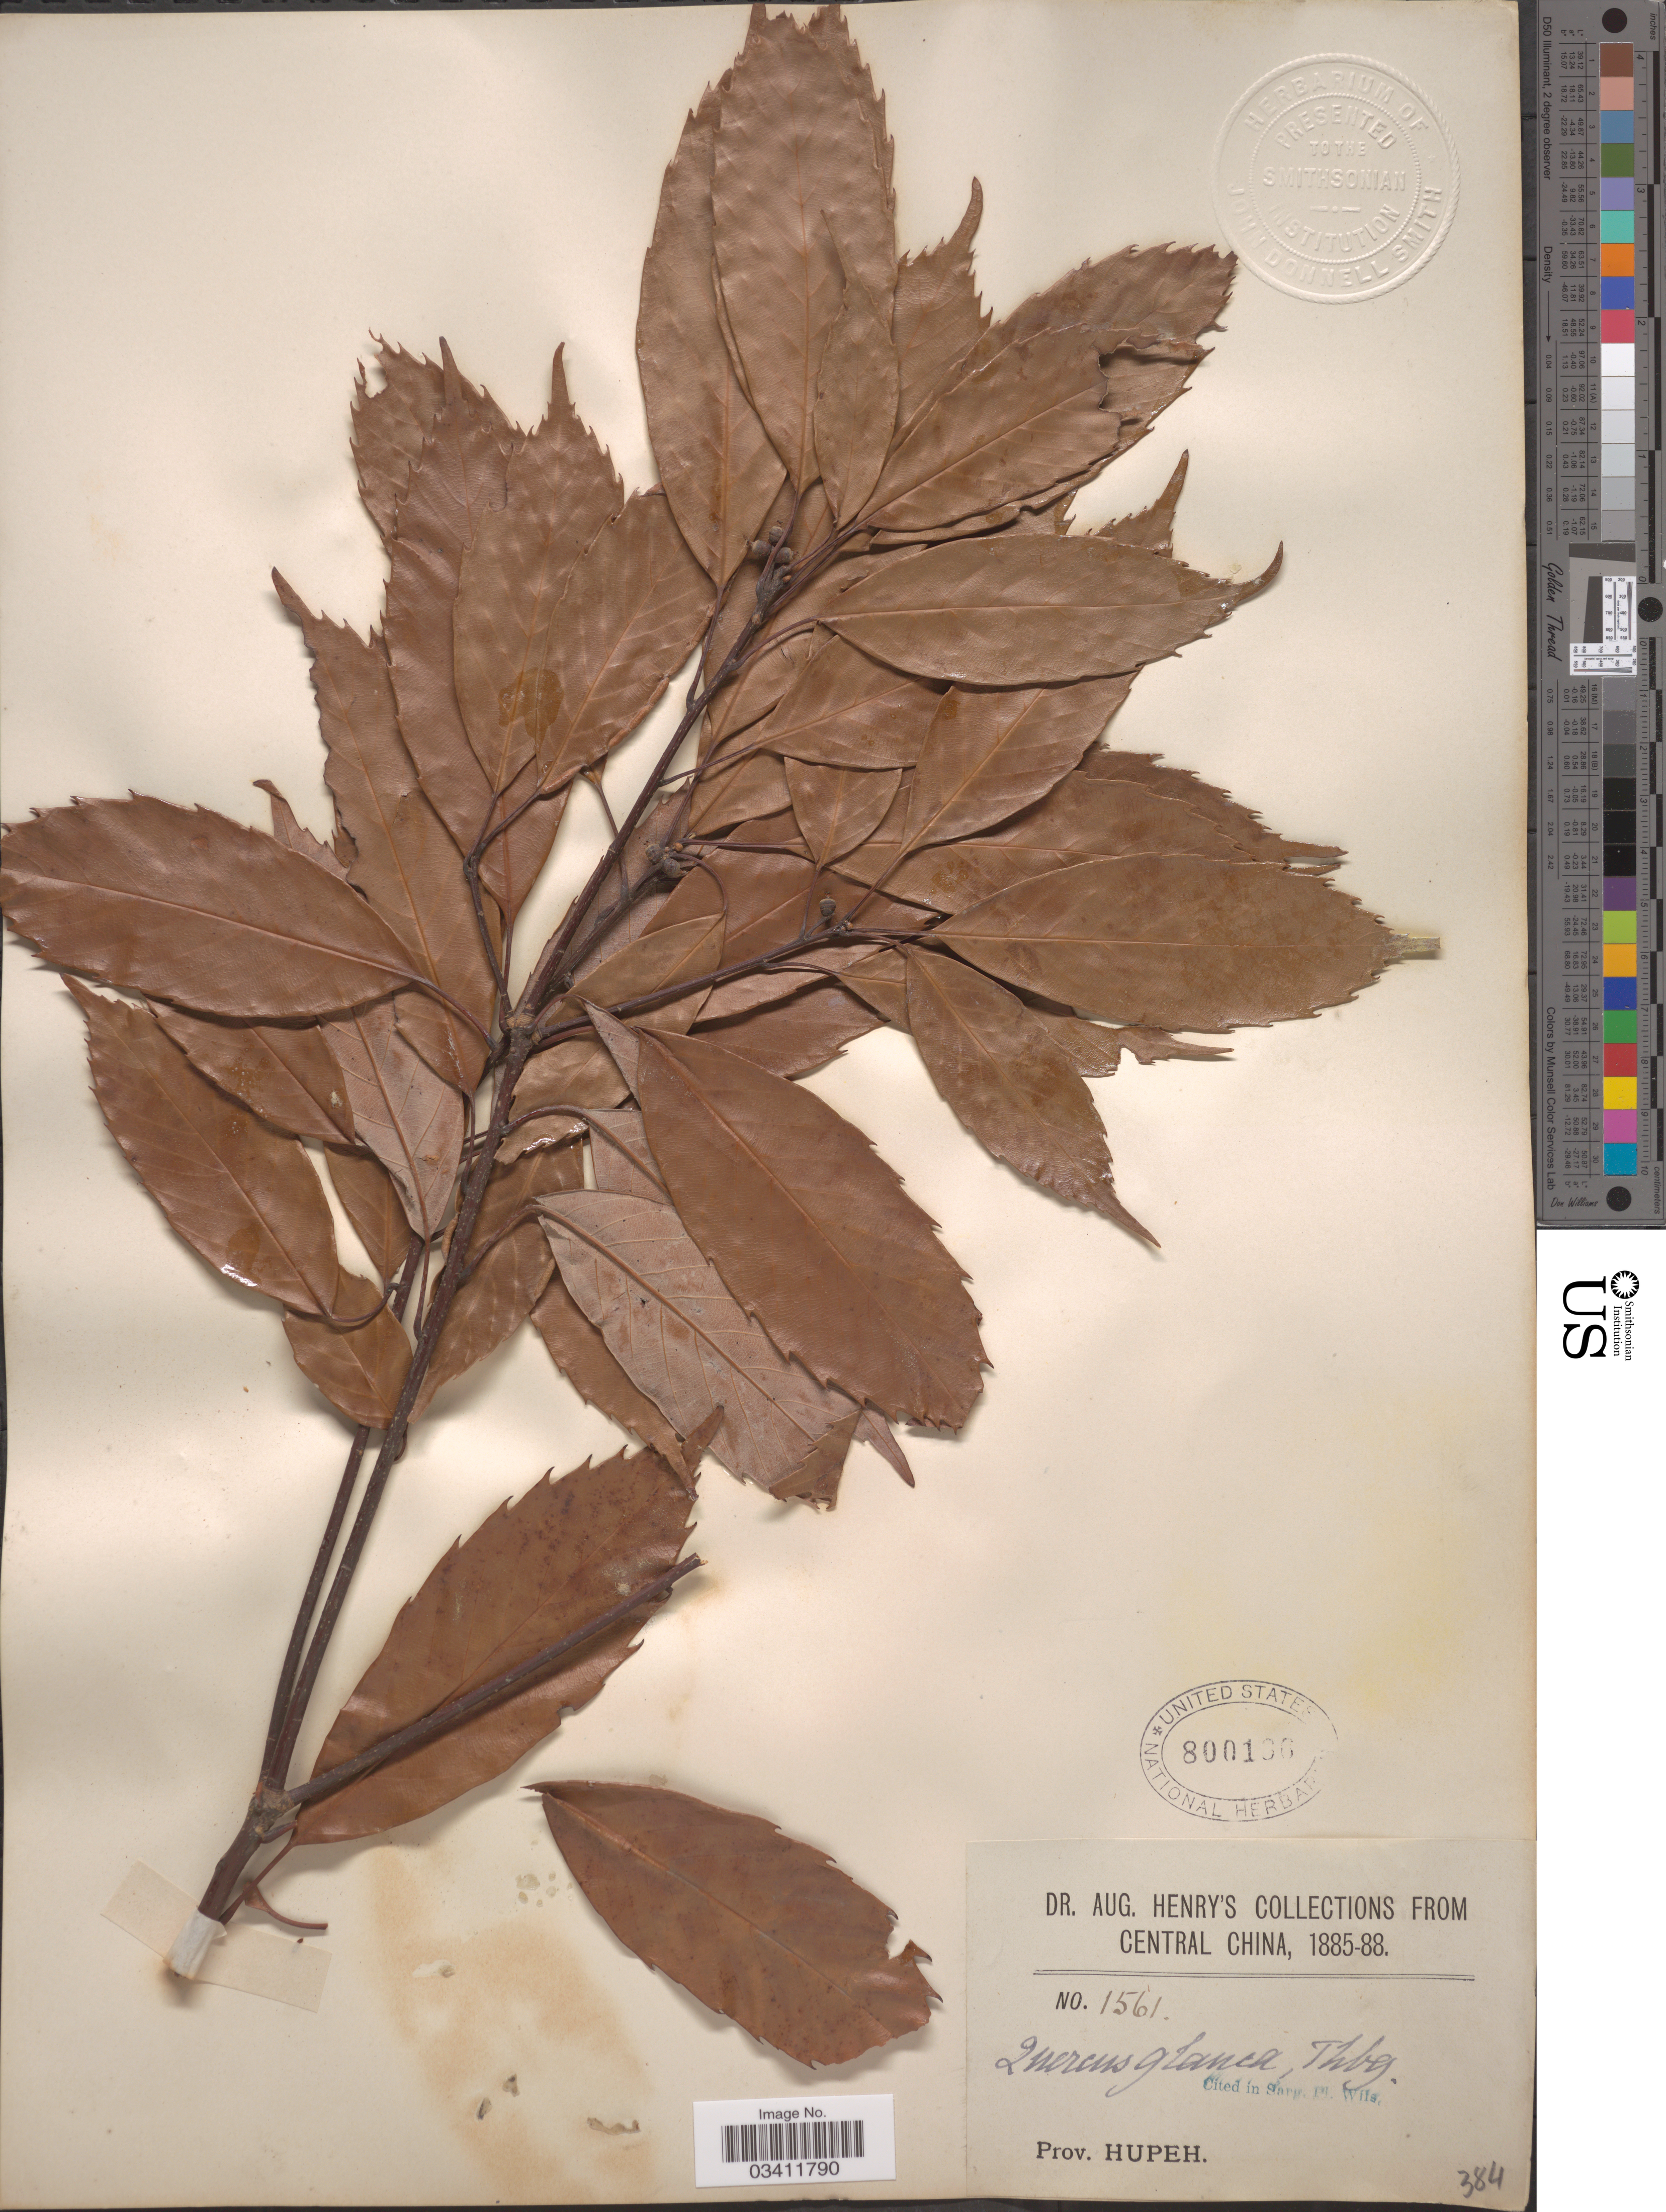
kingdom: Plantae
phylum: Tracheophyta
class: Magnoliopsida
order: Fagales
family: Fagaceae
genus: Quercus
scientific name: Quercus glauca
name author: Thunb.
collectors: A. Henry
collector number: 1561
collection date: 1885/1888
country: China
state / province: Hubei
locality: Central China. Prov. Hupeh.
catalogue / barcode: US 800166